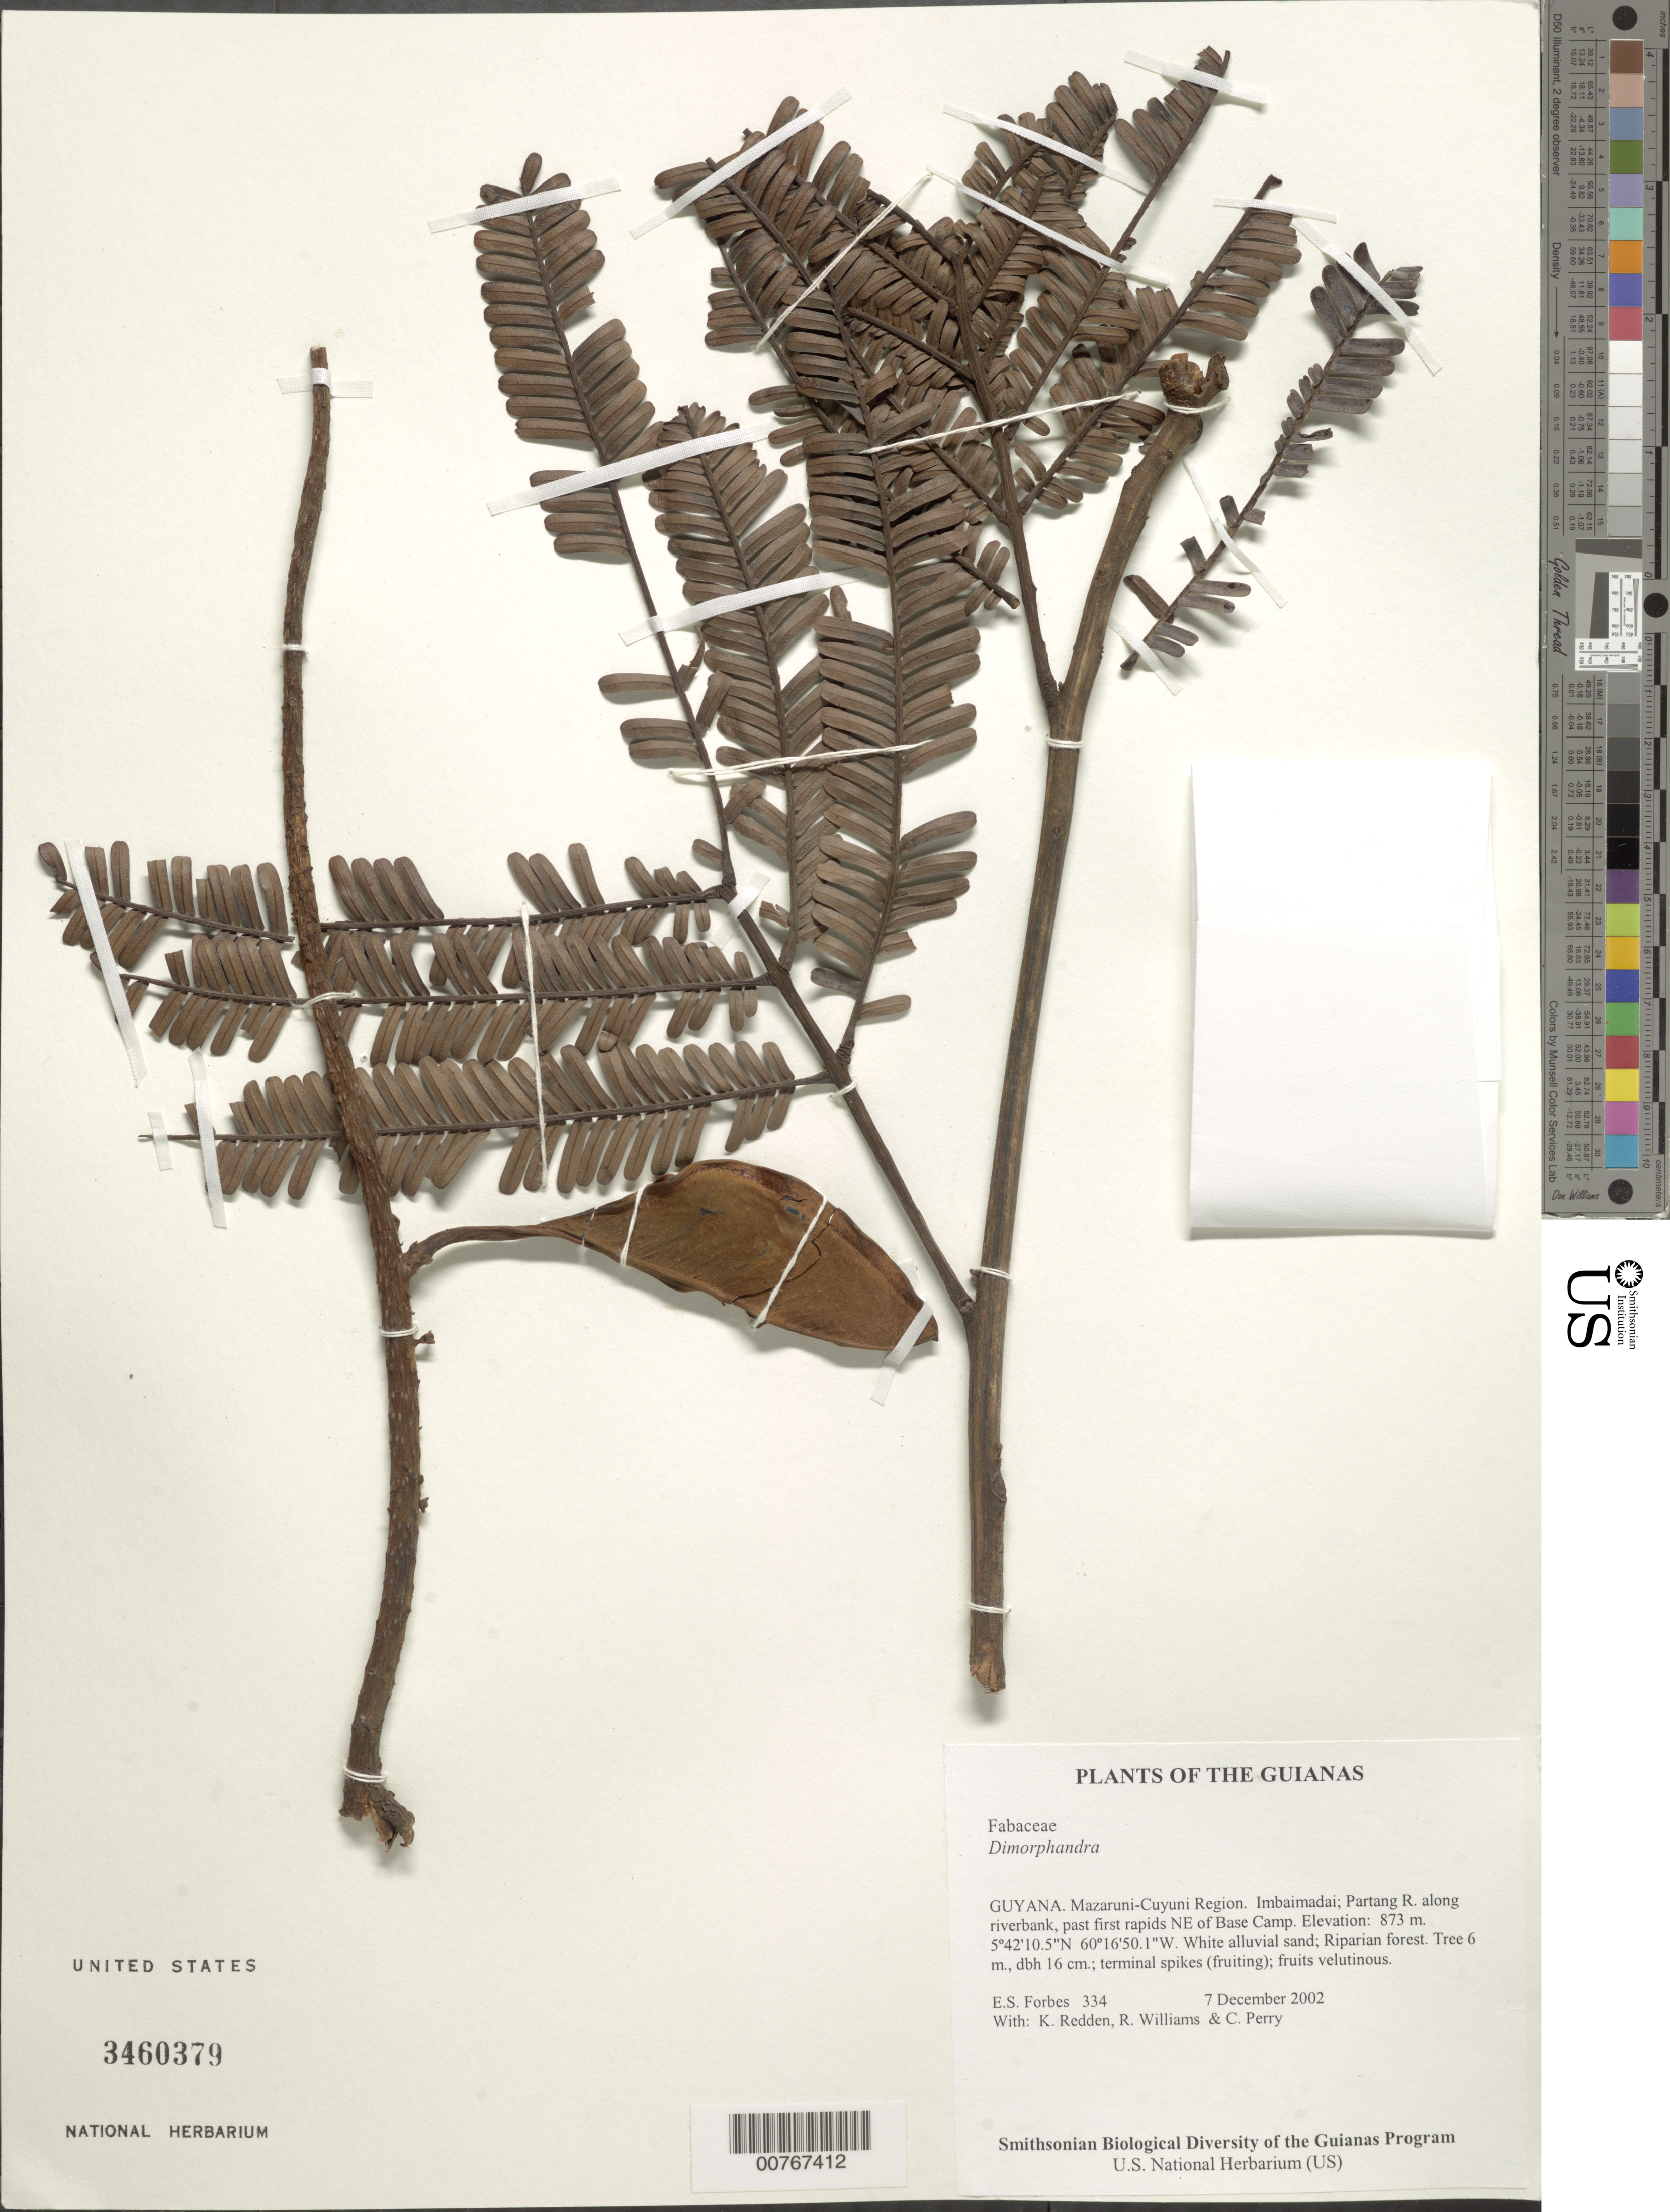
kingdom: Plantae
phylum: Tracheophyta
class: Magnoliopsida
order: Fabales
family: Fabaceae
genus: Dimorphandra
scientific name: Dimorphandra macrostachya subsp. macrostachya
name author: Benth.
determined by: Silva, G. S.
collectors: E. Forbes, K. M. Redden, R. Williams & C. Perry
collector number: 334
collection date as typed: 7 December 2002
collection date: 2002-12-07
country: Guyana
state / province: Cuyuni-Mazaruni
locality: Imbaimadai; Partang R. along riverbank, past first rapids NE of Base Camp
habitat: White alluvial sand; Riparian forest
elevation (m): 873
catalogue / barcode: US 3460379